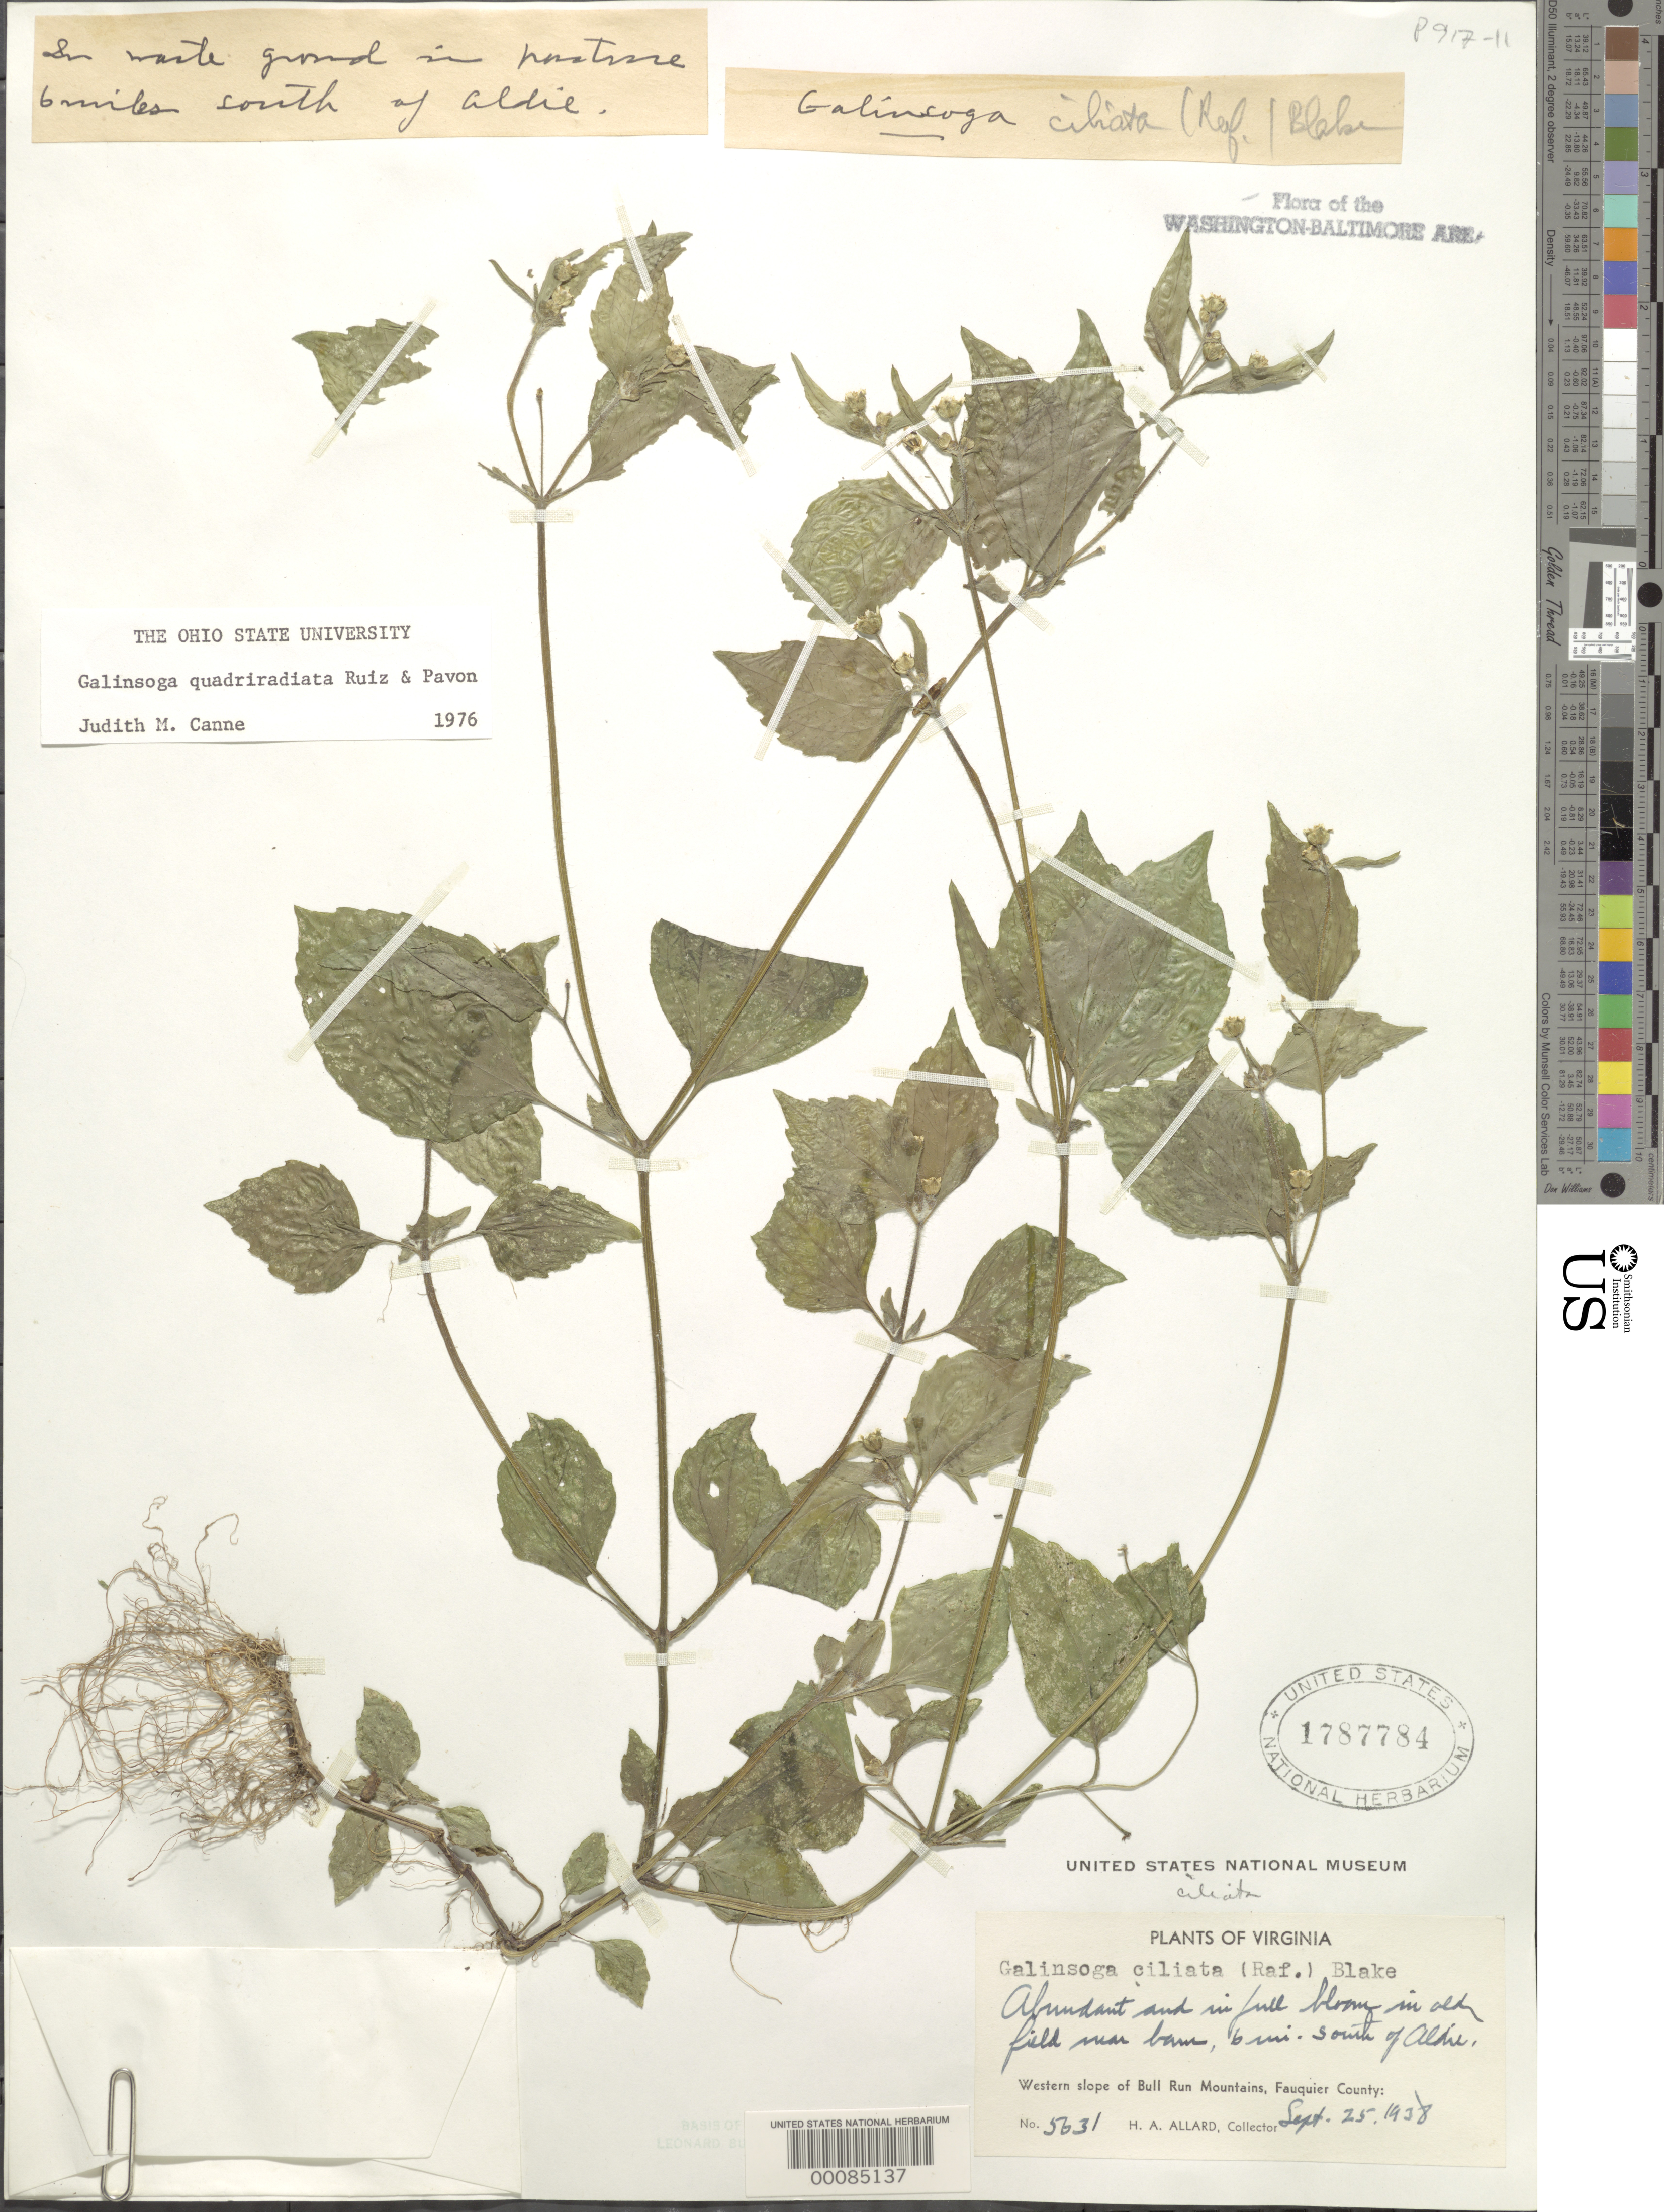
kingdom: Plantae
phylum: Tracheophyta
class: Magnoliopsida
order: Asterales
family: Asteraceae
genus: Galinsoga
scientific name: Galinsoga quadriradiata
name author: Ruiz & Pav.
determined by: Canne-Hilliker, J. M.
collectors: H. A. Allard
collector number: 5631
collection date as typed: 25 Sep 1938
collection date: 1938-09-25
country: United States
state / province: Virginia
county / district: Fauquier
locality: South of Aldie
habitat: Old field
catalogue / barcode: US 1787784